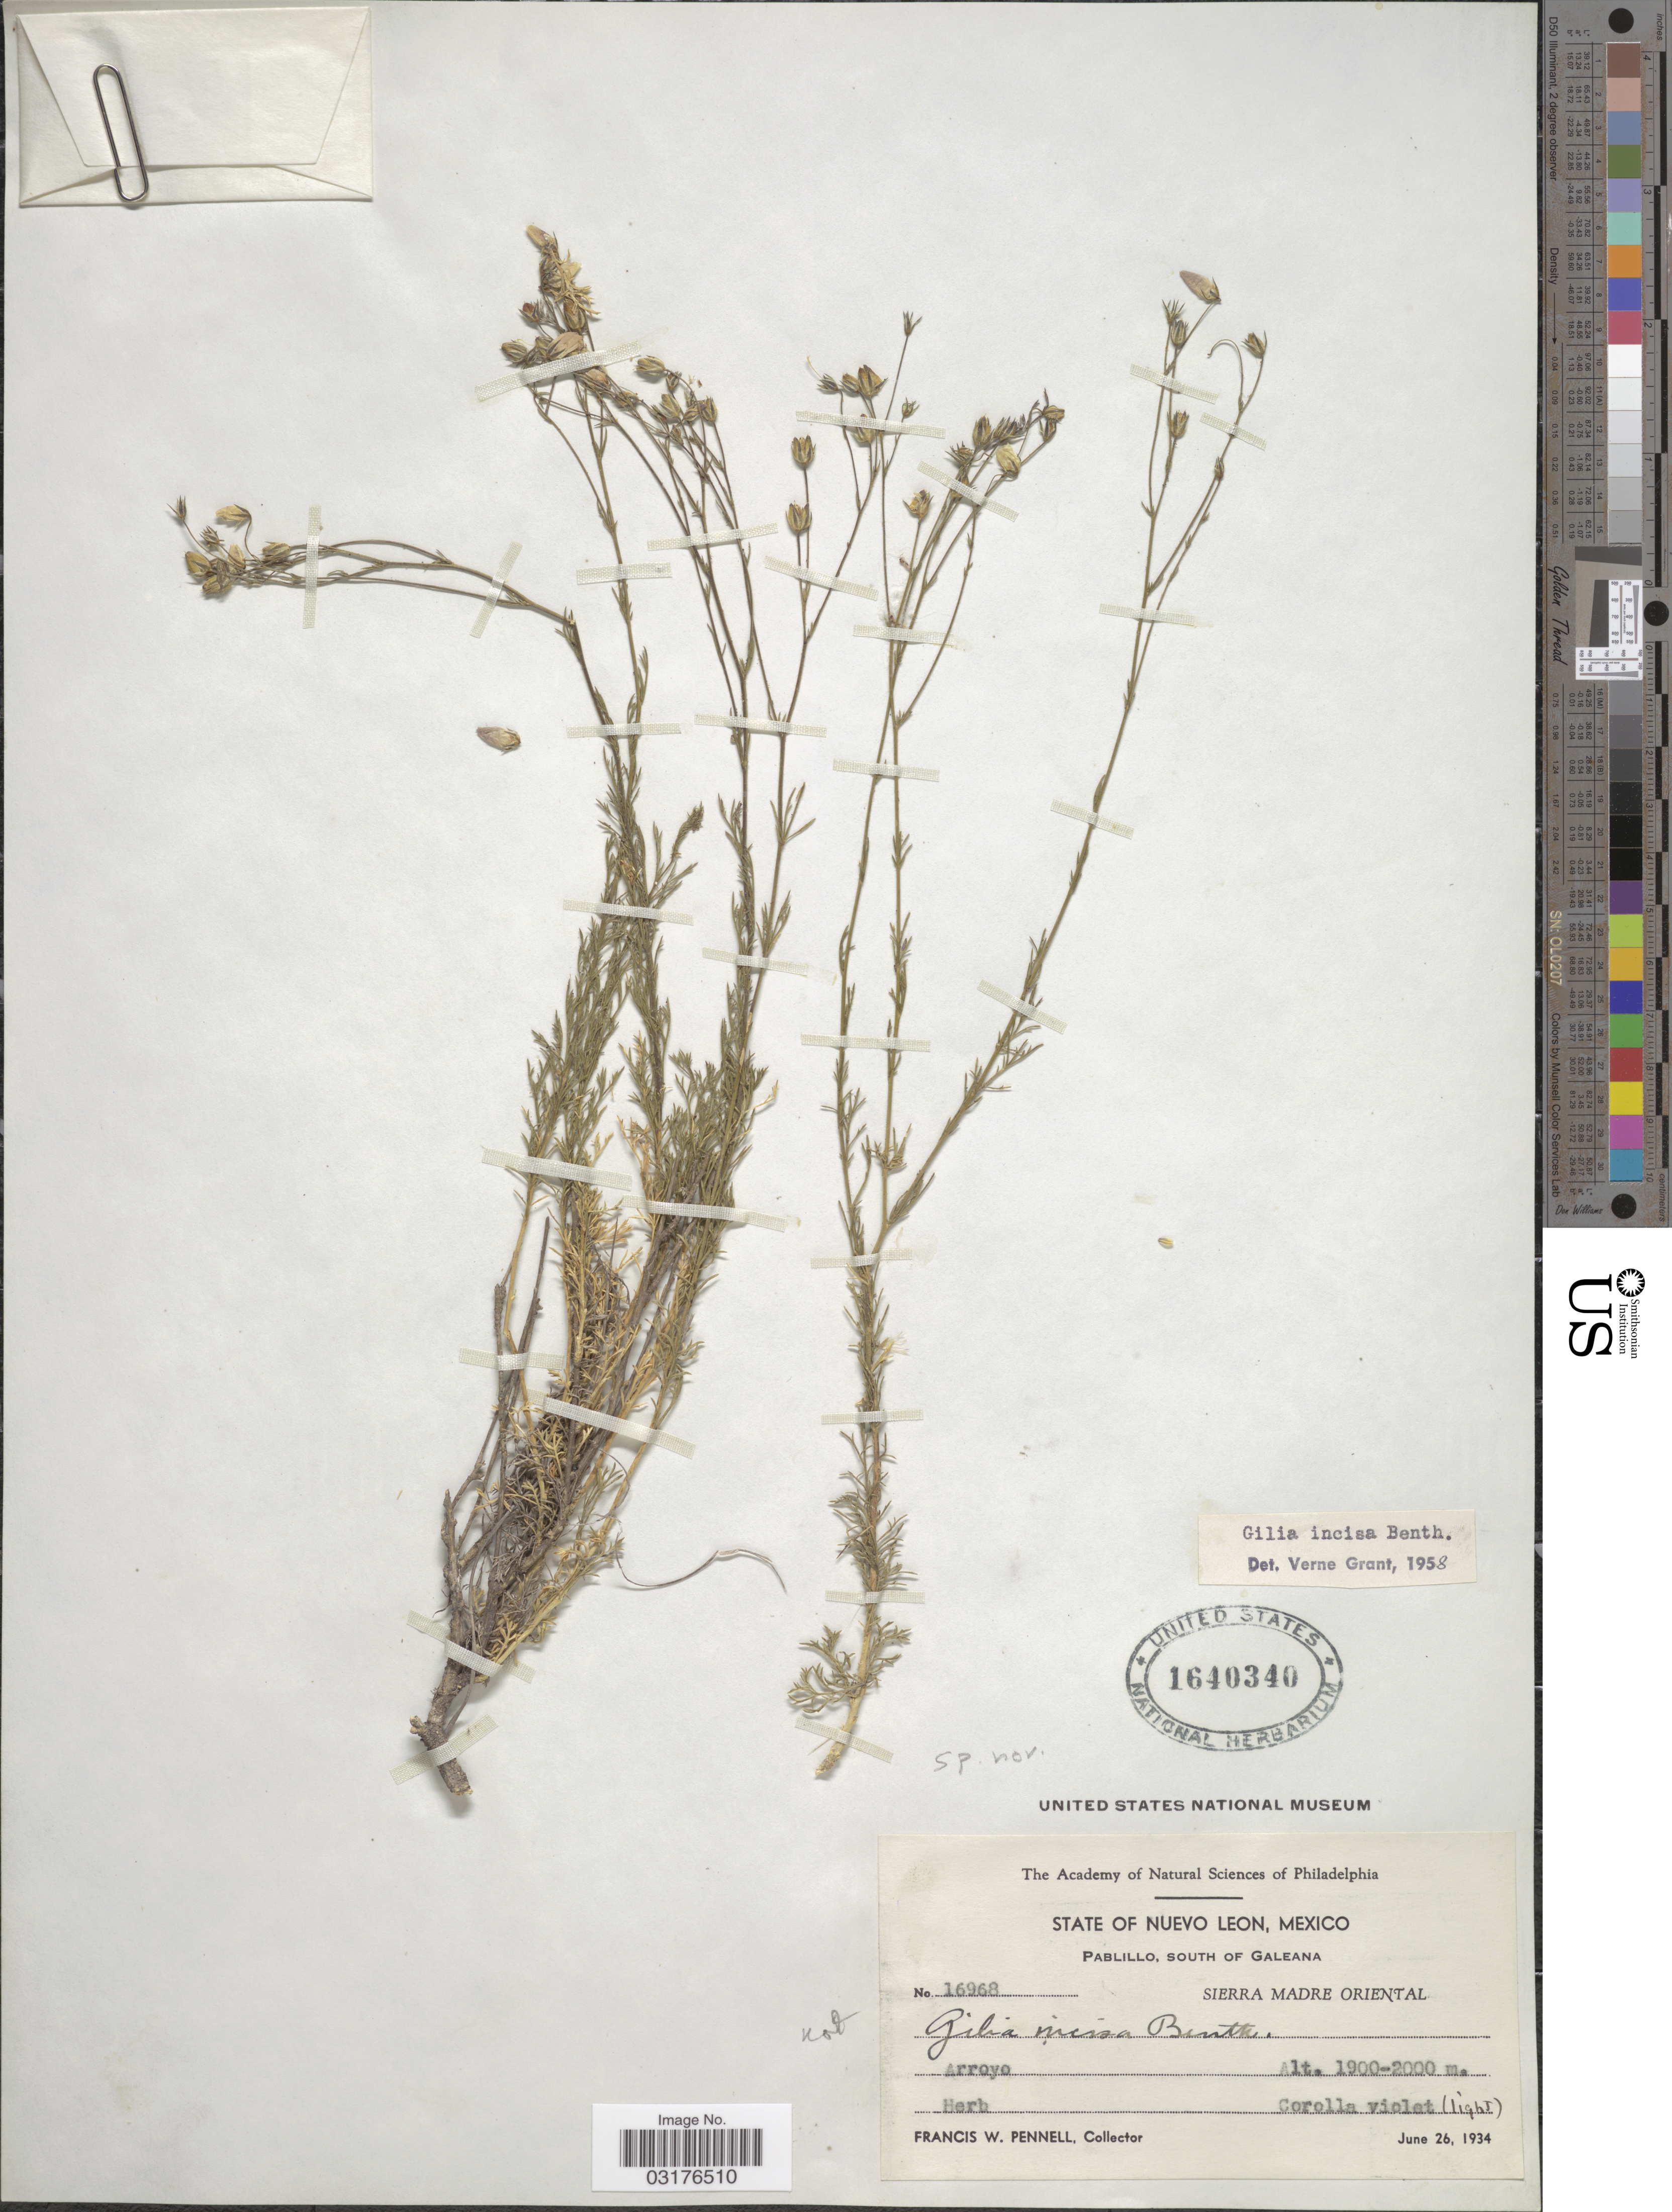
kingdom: Plantae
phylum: Tracheophyta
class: Magnoliopsida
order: Ericales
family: Polemoniaceae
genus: Giliastrum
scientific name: Giliastrum sp.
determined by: Strong, Mark T., (BOT), Smithsonian Institution - National Museum of Natural History (UNITED STATES)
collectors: F. W. Pennell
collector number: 16968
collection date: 1934-06-26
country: Mexico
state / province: Nuevo León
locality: Pablillo, south of Galeana. Sierra Madre Oriental.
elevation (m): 1900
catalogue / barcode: US 1640340